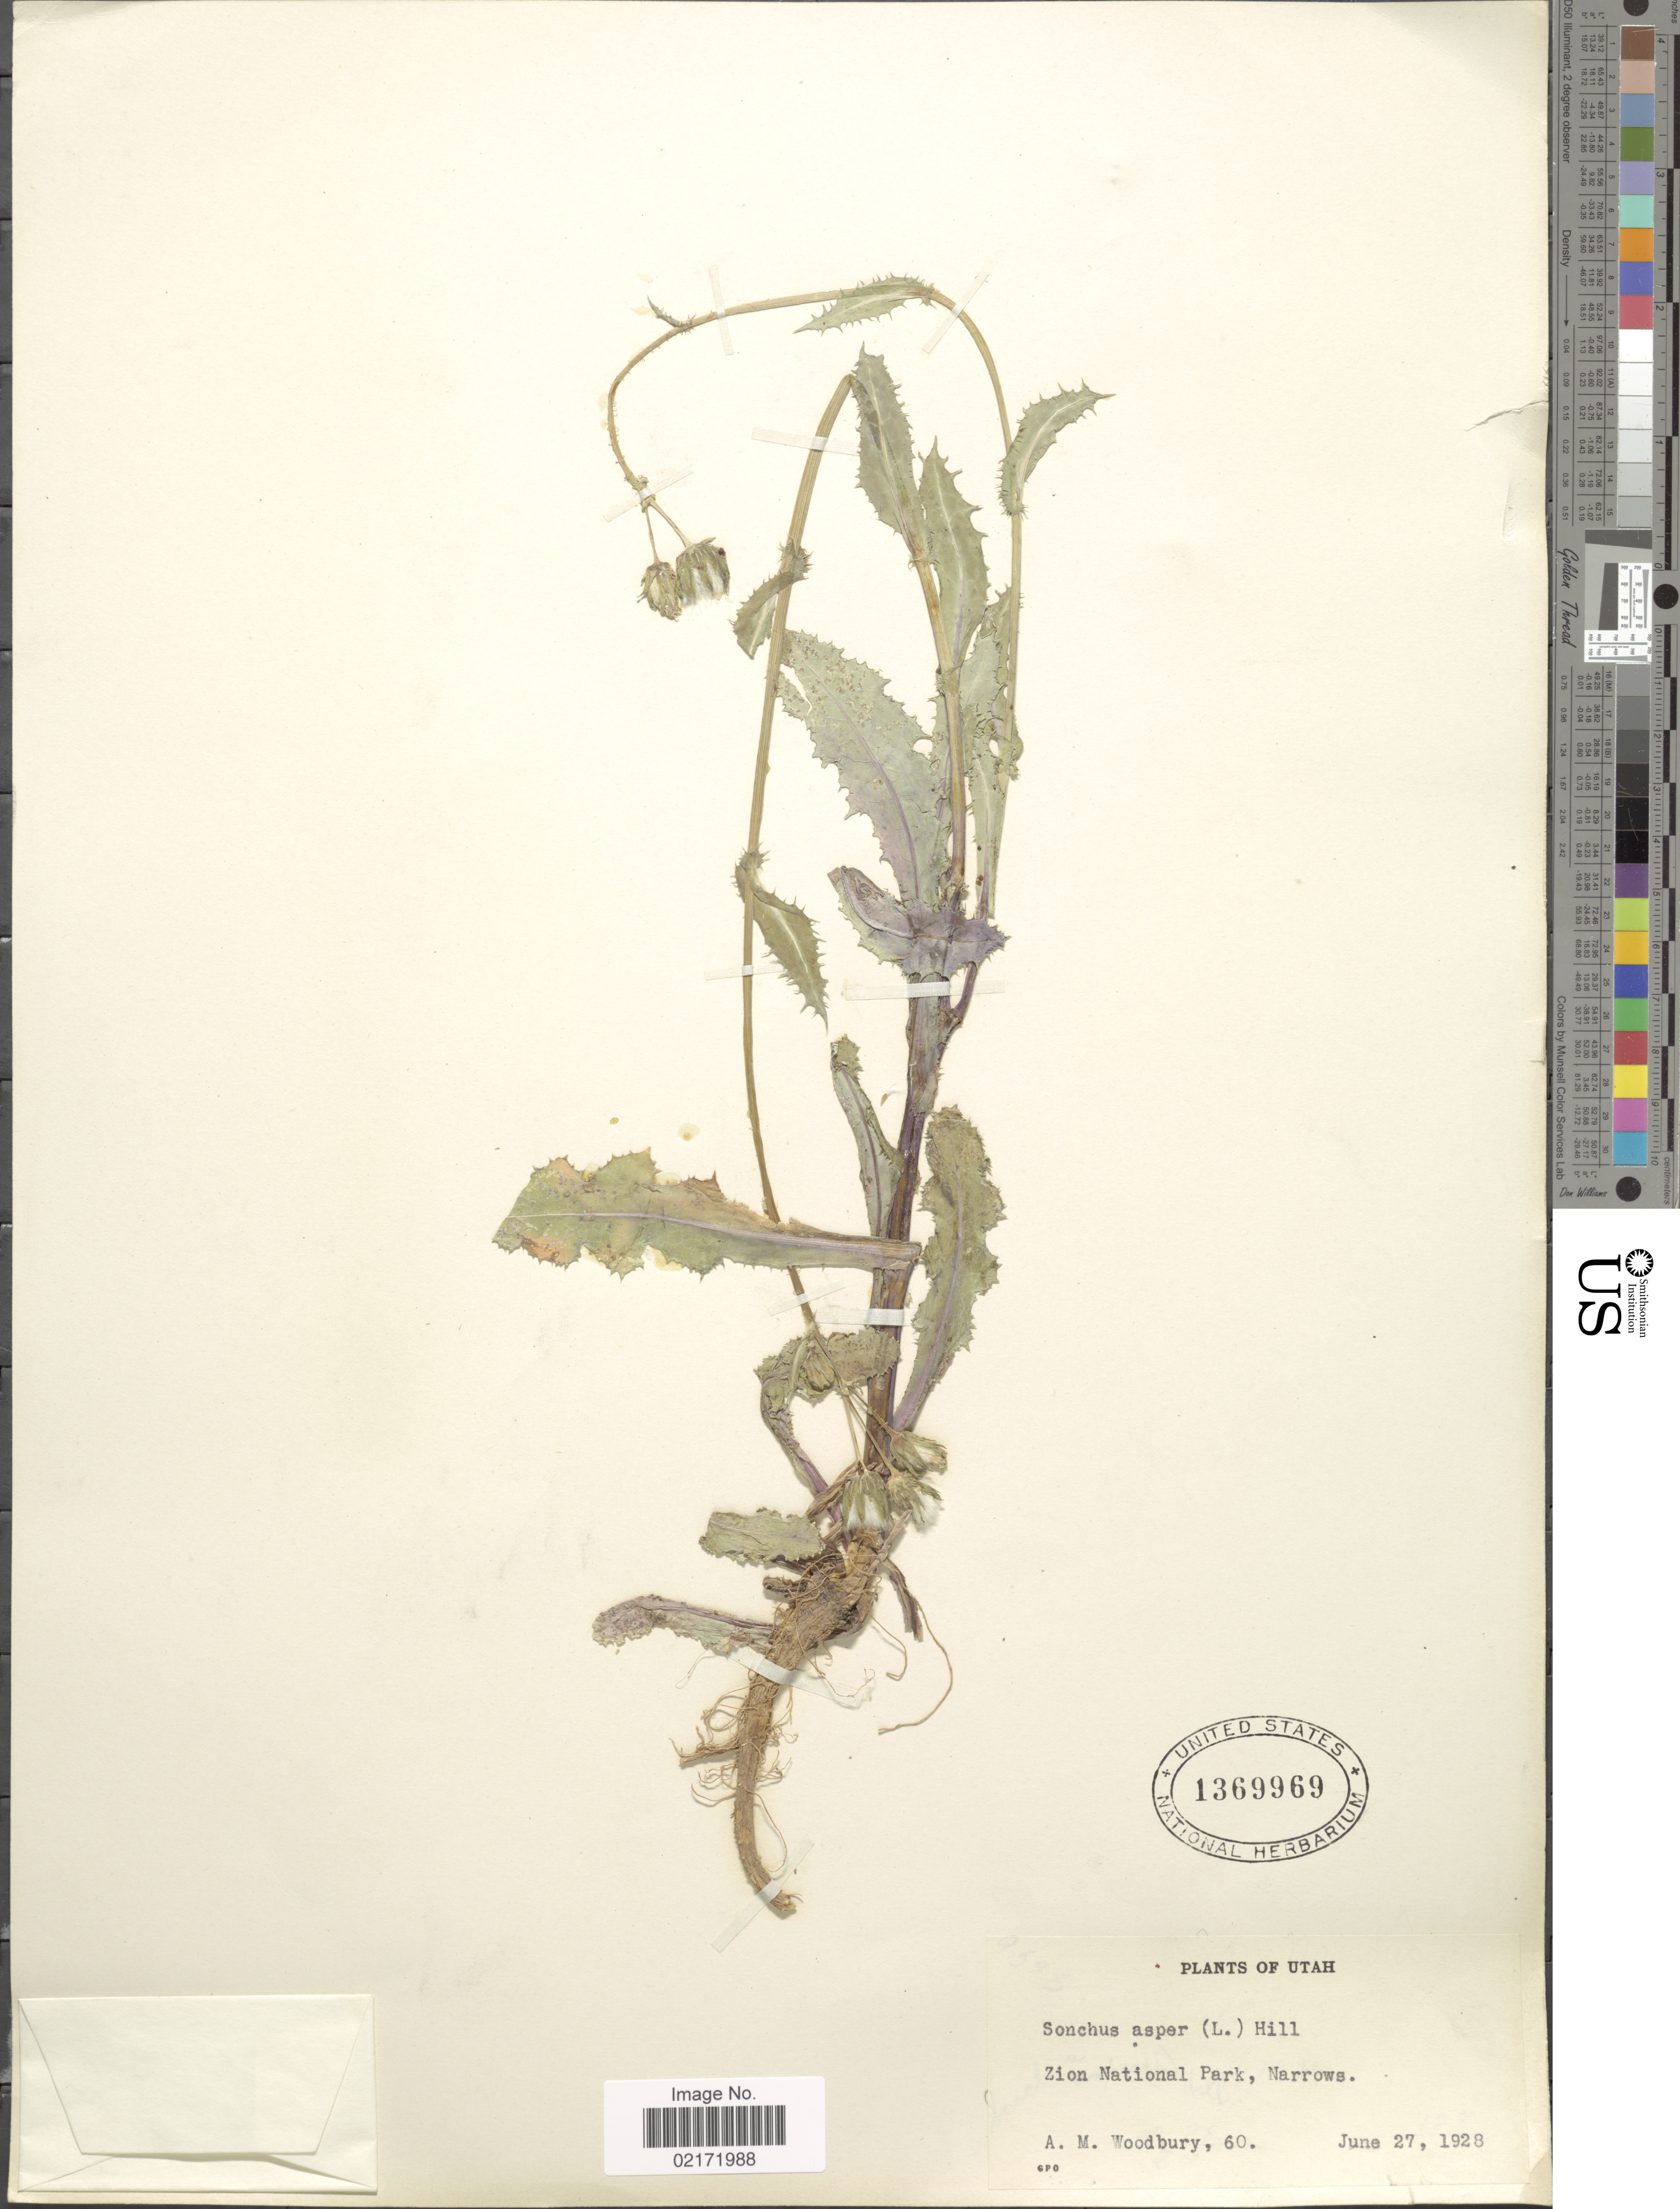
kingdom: Plantae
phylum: Tracheophyta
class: Magnoliopsida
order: Asterales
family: Asteraceae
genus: Sonchus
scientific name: Sonchus asper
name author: (L.) Hill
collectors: A. M. Woodbury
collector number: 60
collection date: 1928-06-27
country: United States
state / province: Utah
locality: Zion National Park, Narrows.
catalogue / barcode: US 1369969